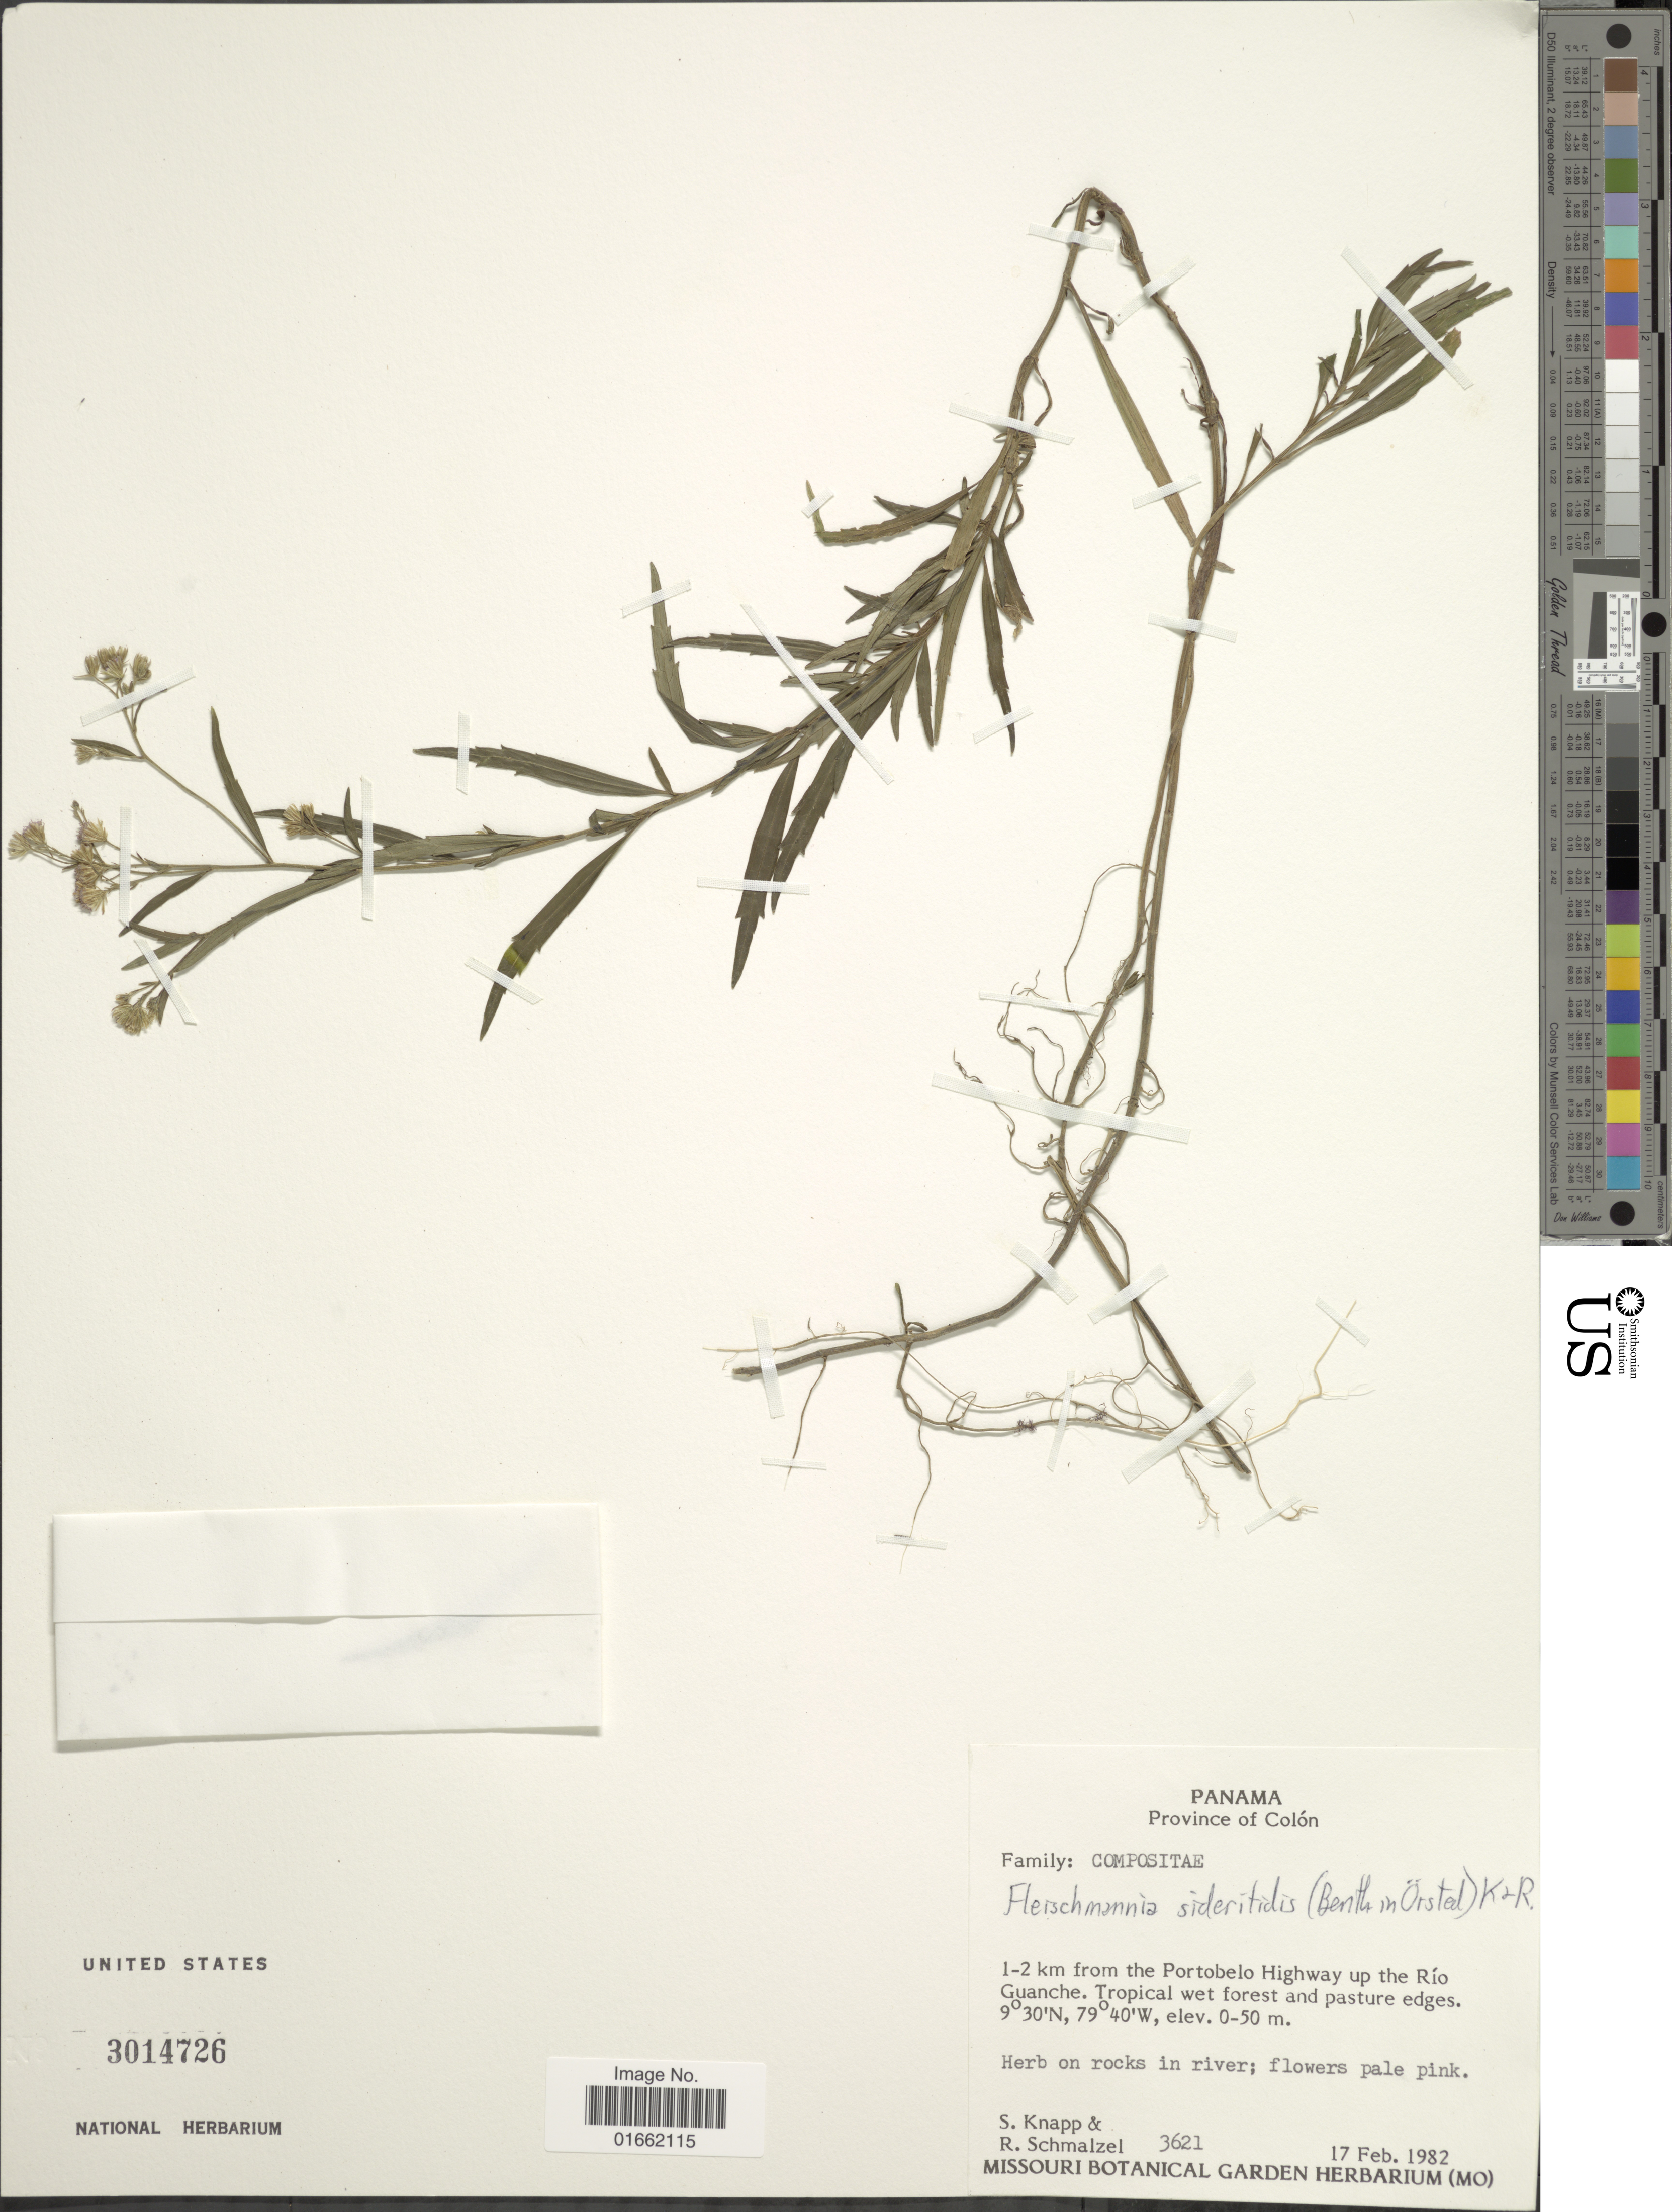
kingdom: Plantae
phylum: Tracheophyta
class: Magnoliopsida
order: Asterales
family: Asteraceae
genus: Fleischmannia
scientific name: Fleischmannia sideritides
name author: (Benth. in Oerst.) R.M. King & H. Rob.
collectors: S. Knapp & R. Schmalzel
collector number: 3621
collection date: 1982-02-17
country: Panama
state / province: Colón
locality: Province of Colón. 1-2 km from the Portobelo Highway up the Río Guanche.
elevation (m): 0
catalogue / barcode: US 3014726